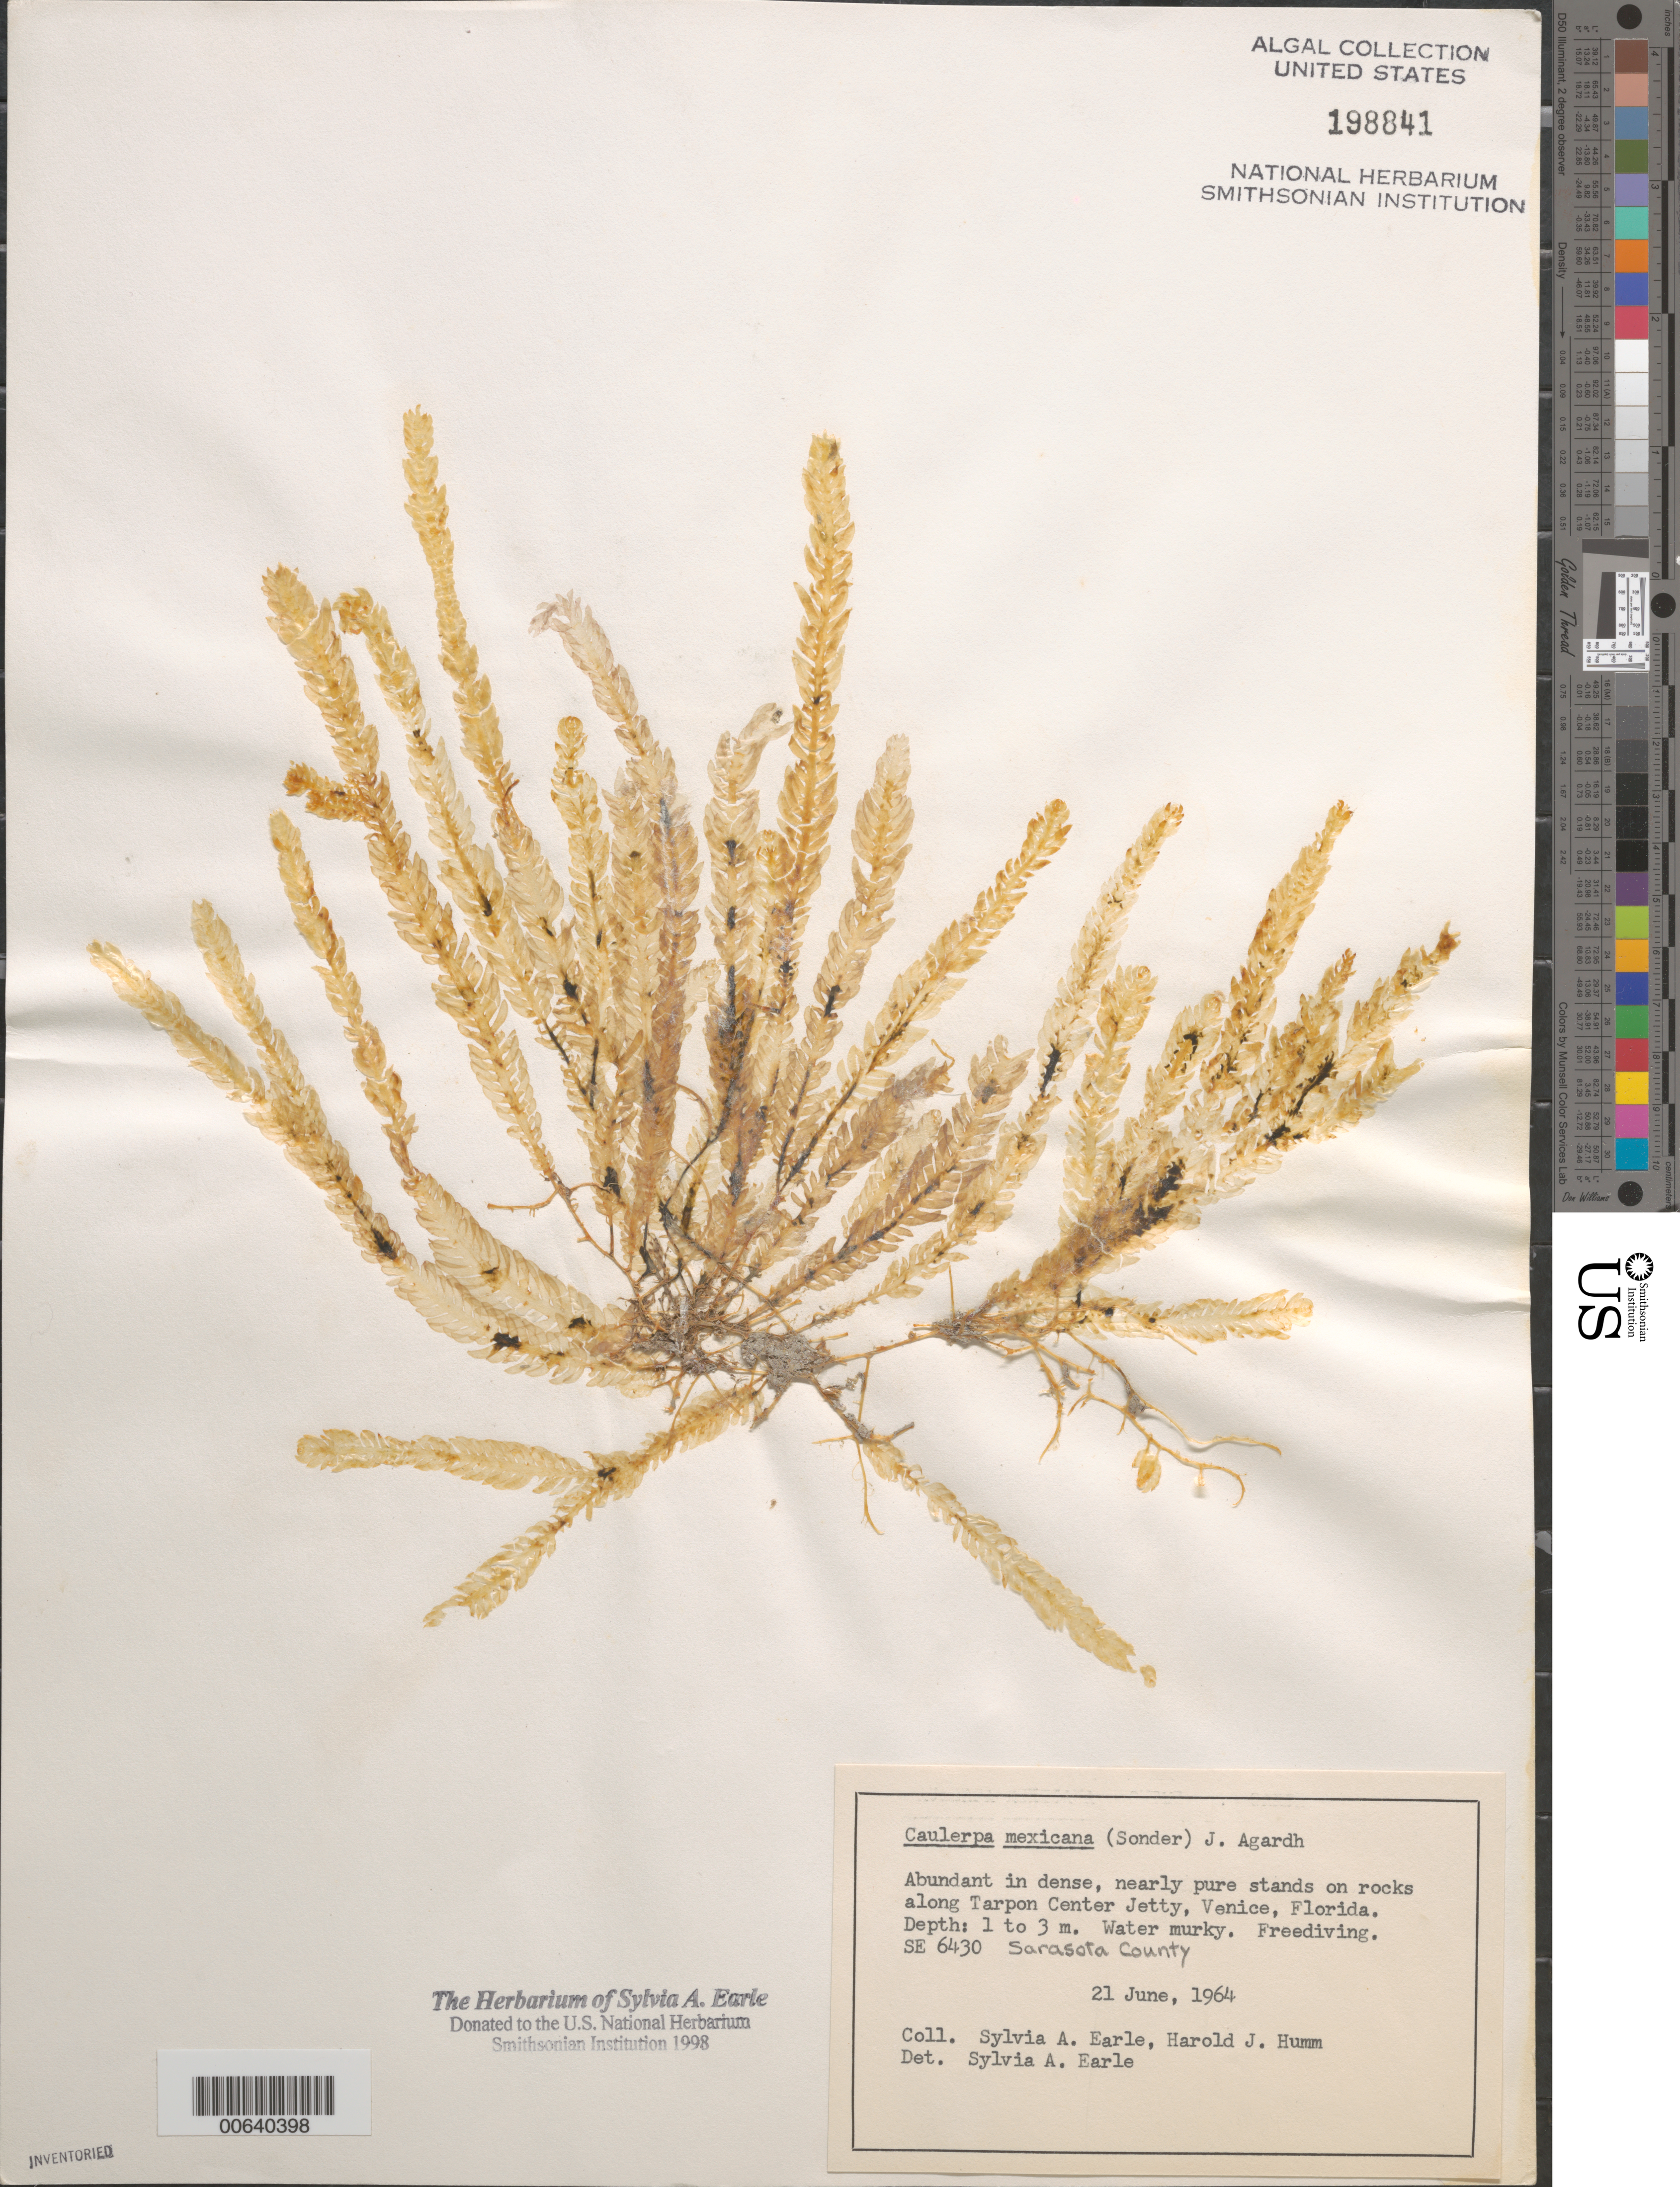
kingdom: Plantae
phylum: Chlorophyta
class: Ulvophyceae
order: Bryopsidales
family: Caulerpaceae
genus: Caulerpa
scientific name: Caulerpa mexicana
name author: Sond. ex Kütz.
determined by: Earle, S. A.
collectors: S. A. Earle & H. J. Humm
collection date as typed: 21 Jun 1964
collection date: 1964-06-21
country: United States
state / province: Florida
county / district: Sarasota County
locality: Venice, along Tarpon Center jetty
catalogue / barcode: US 198841